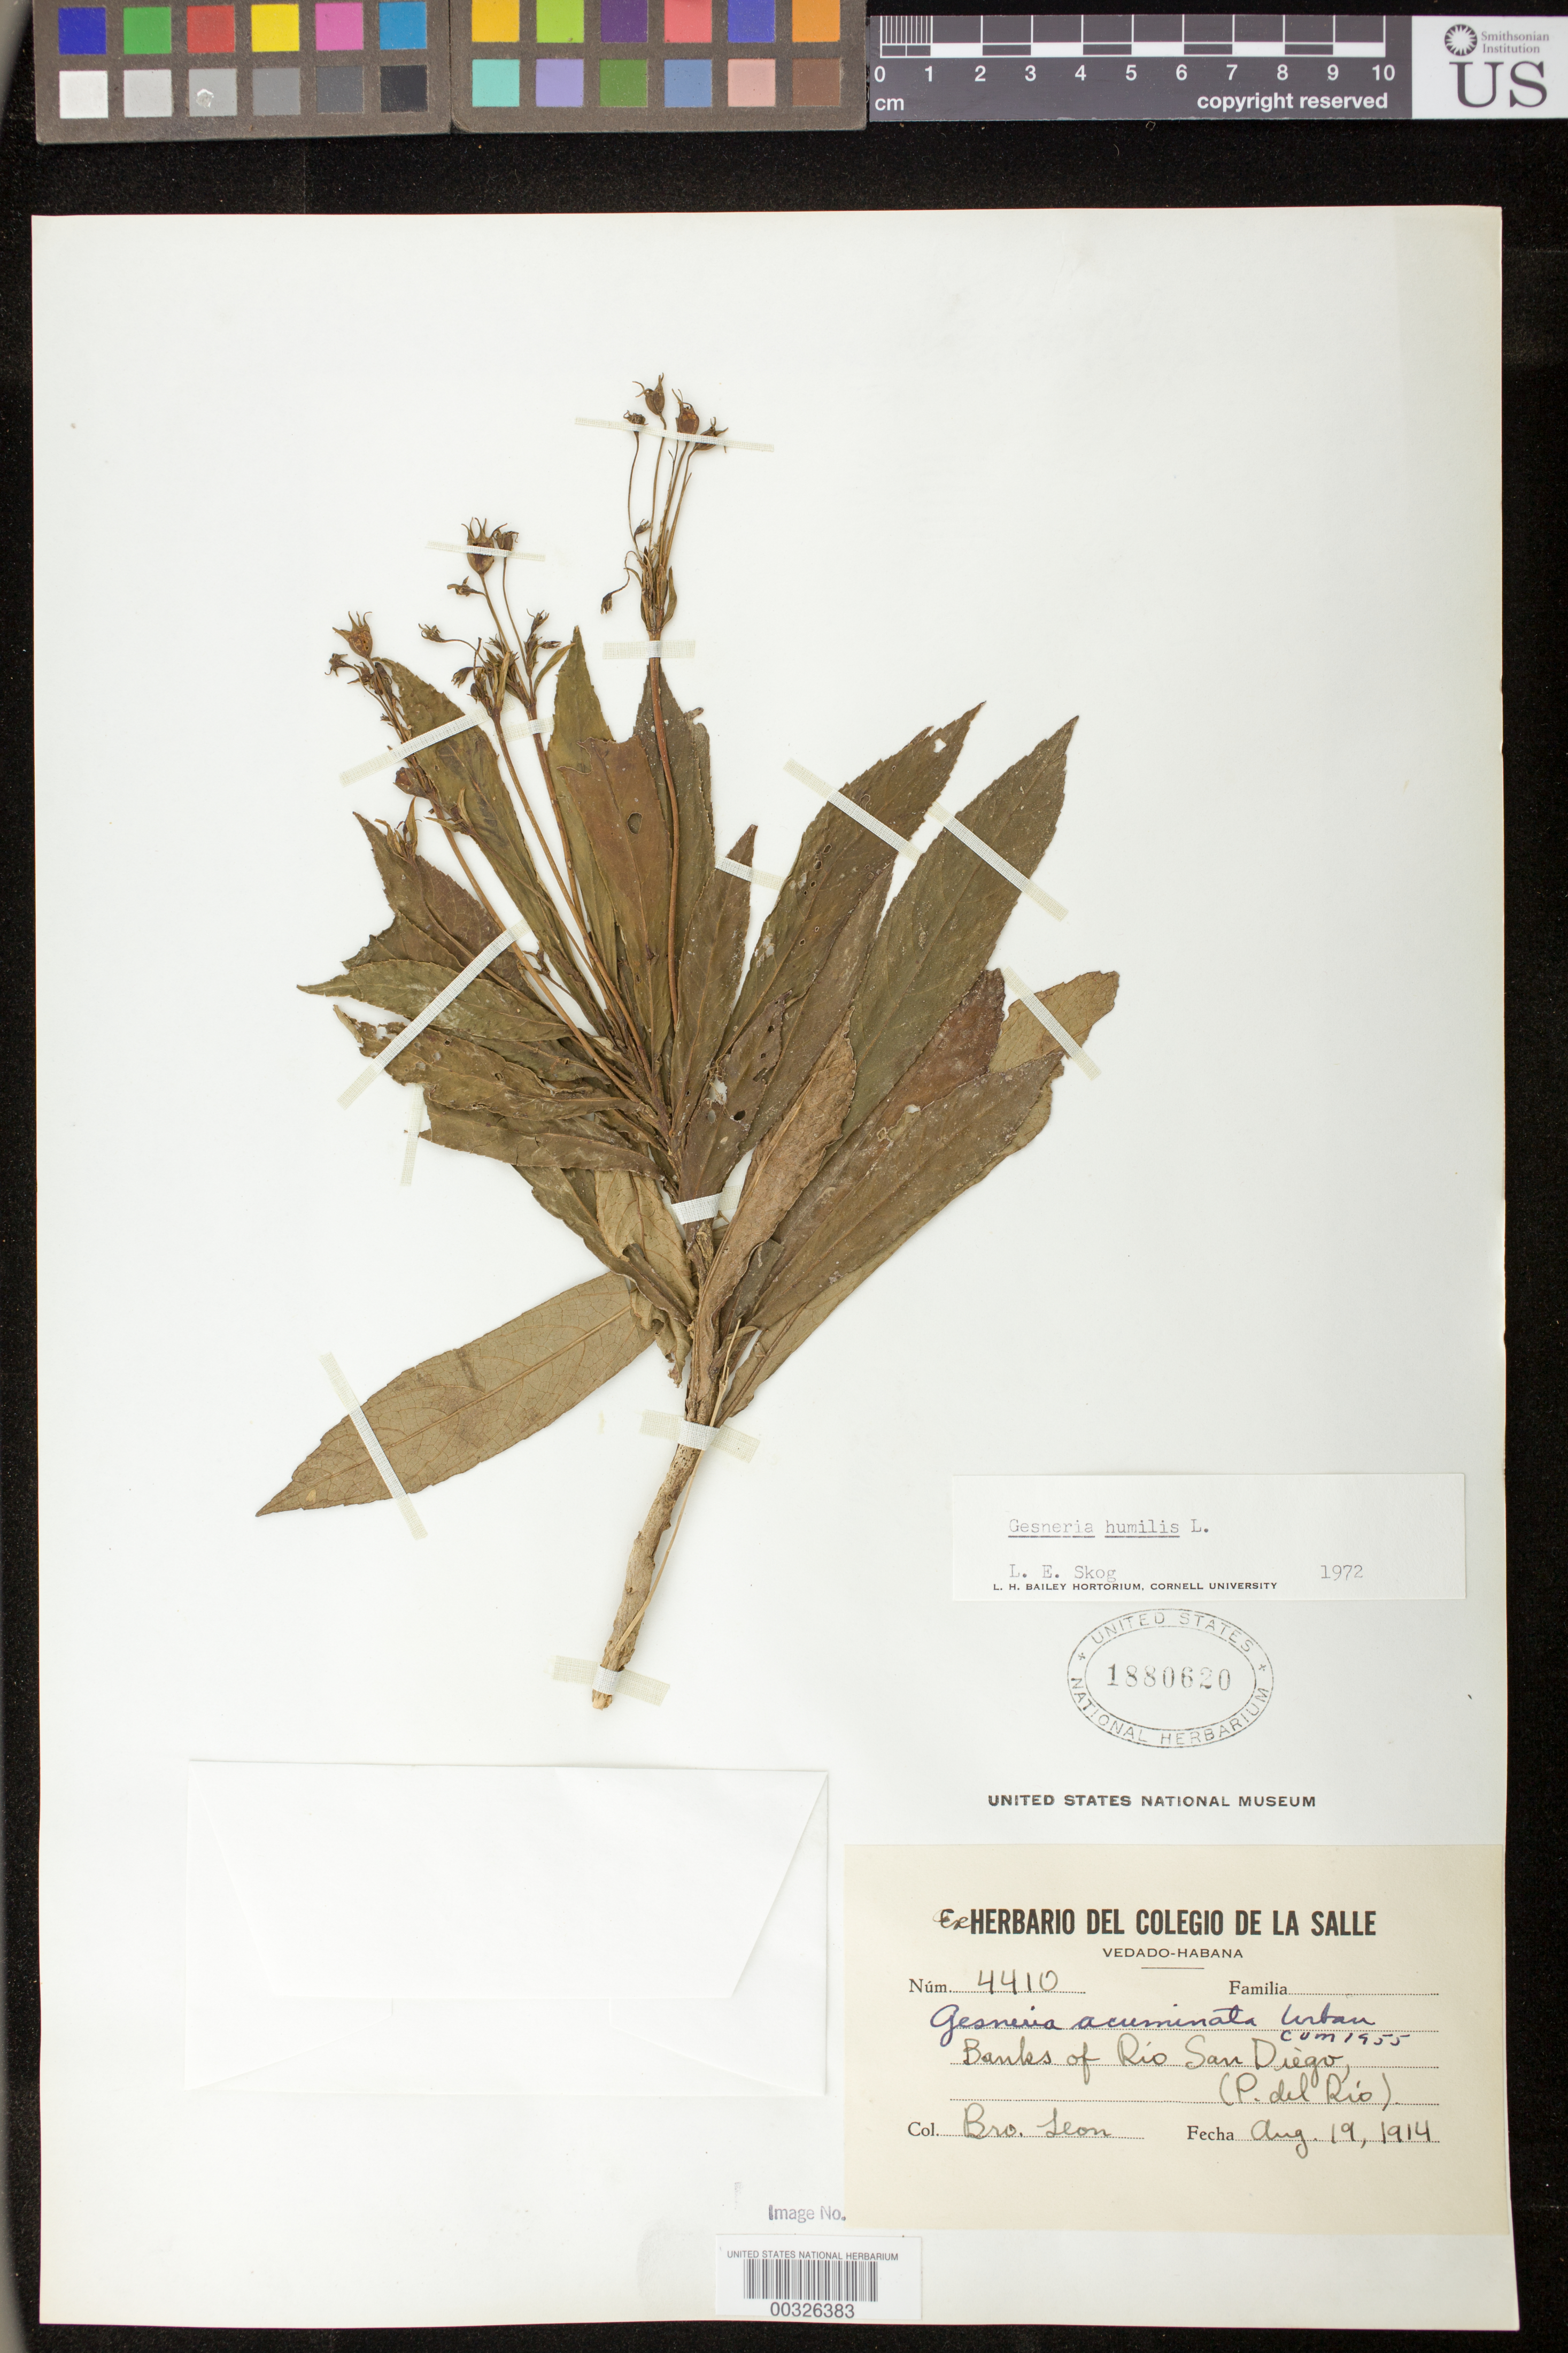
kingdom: Plantae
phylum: Tracheophyta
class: Magnoliopsida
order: Lamiales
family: Gesneriaceae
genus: Gesneria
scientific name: Gesneria humilis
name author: L.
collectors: F. Leon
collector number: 4410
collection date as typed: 19 Aug 1914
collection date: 1914-08-19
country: Cuba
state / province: Pinar del Rio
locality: Banks of Rio San Diego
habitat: Riverbanks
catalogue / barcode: US 1880620